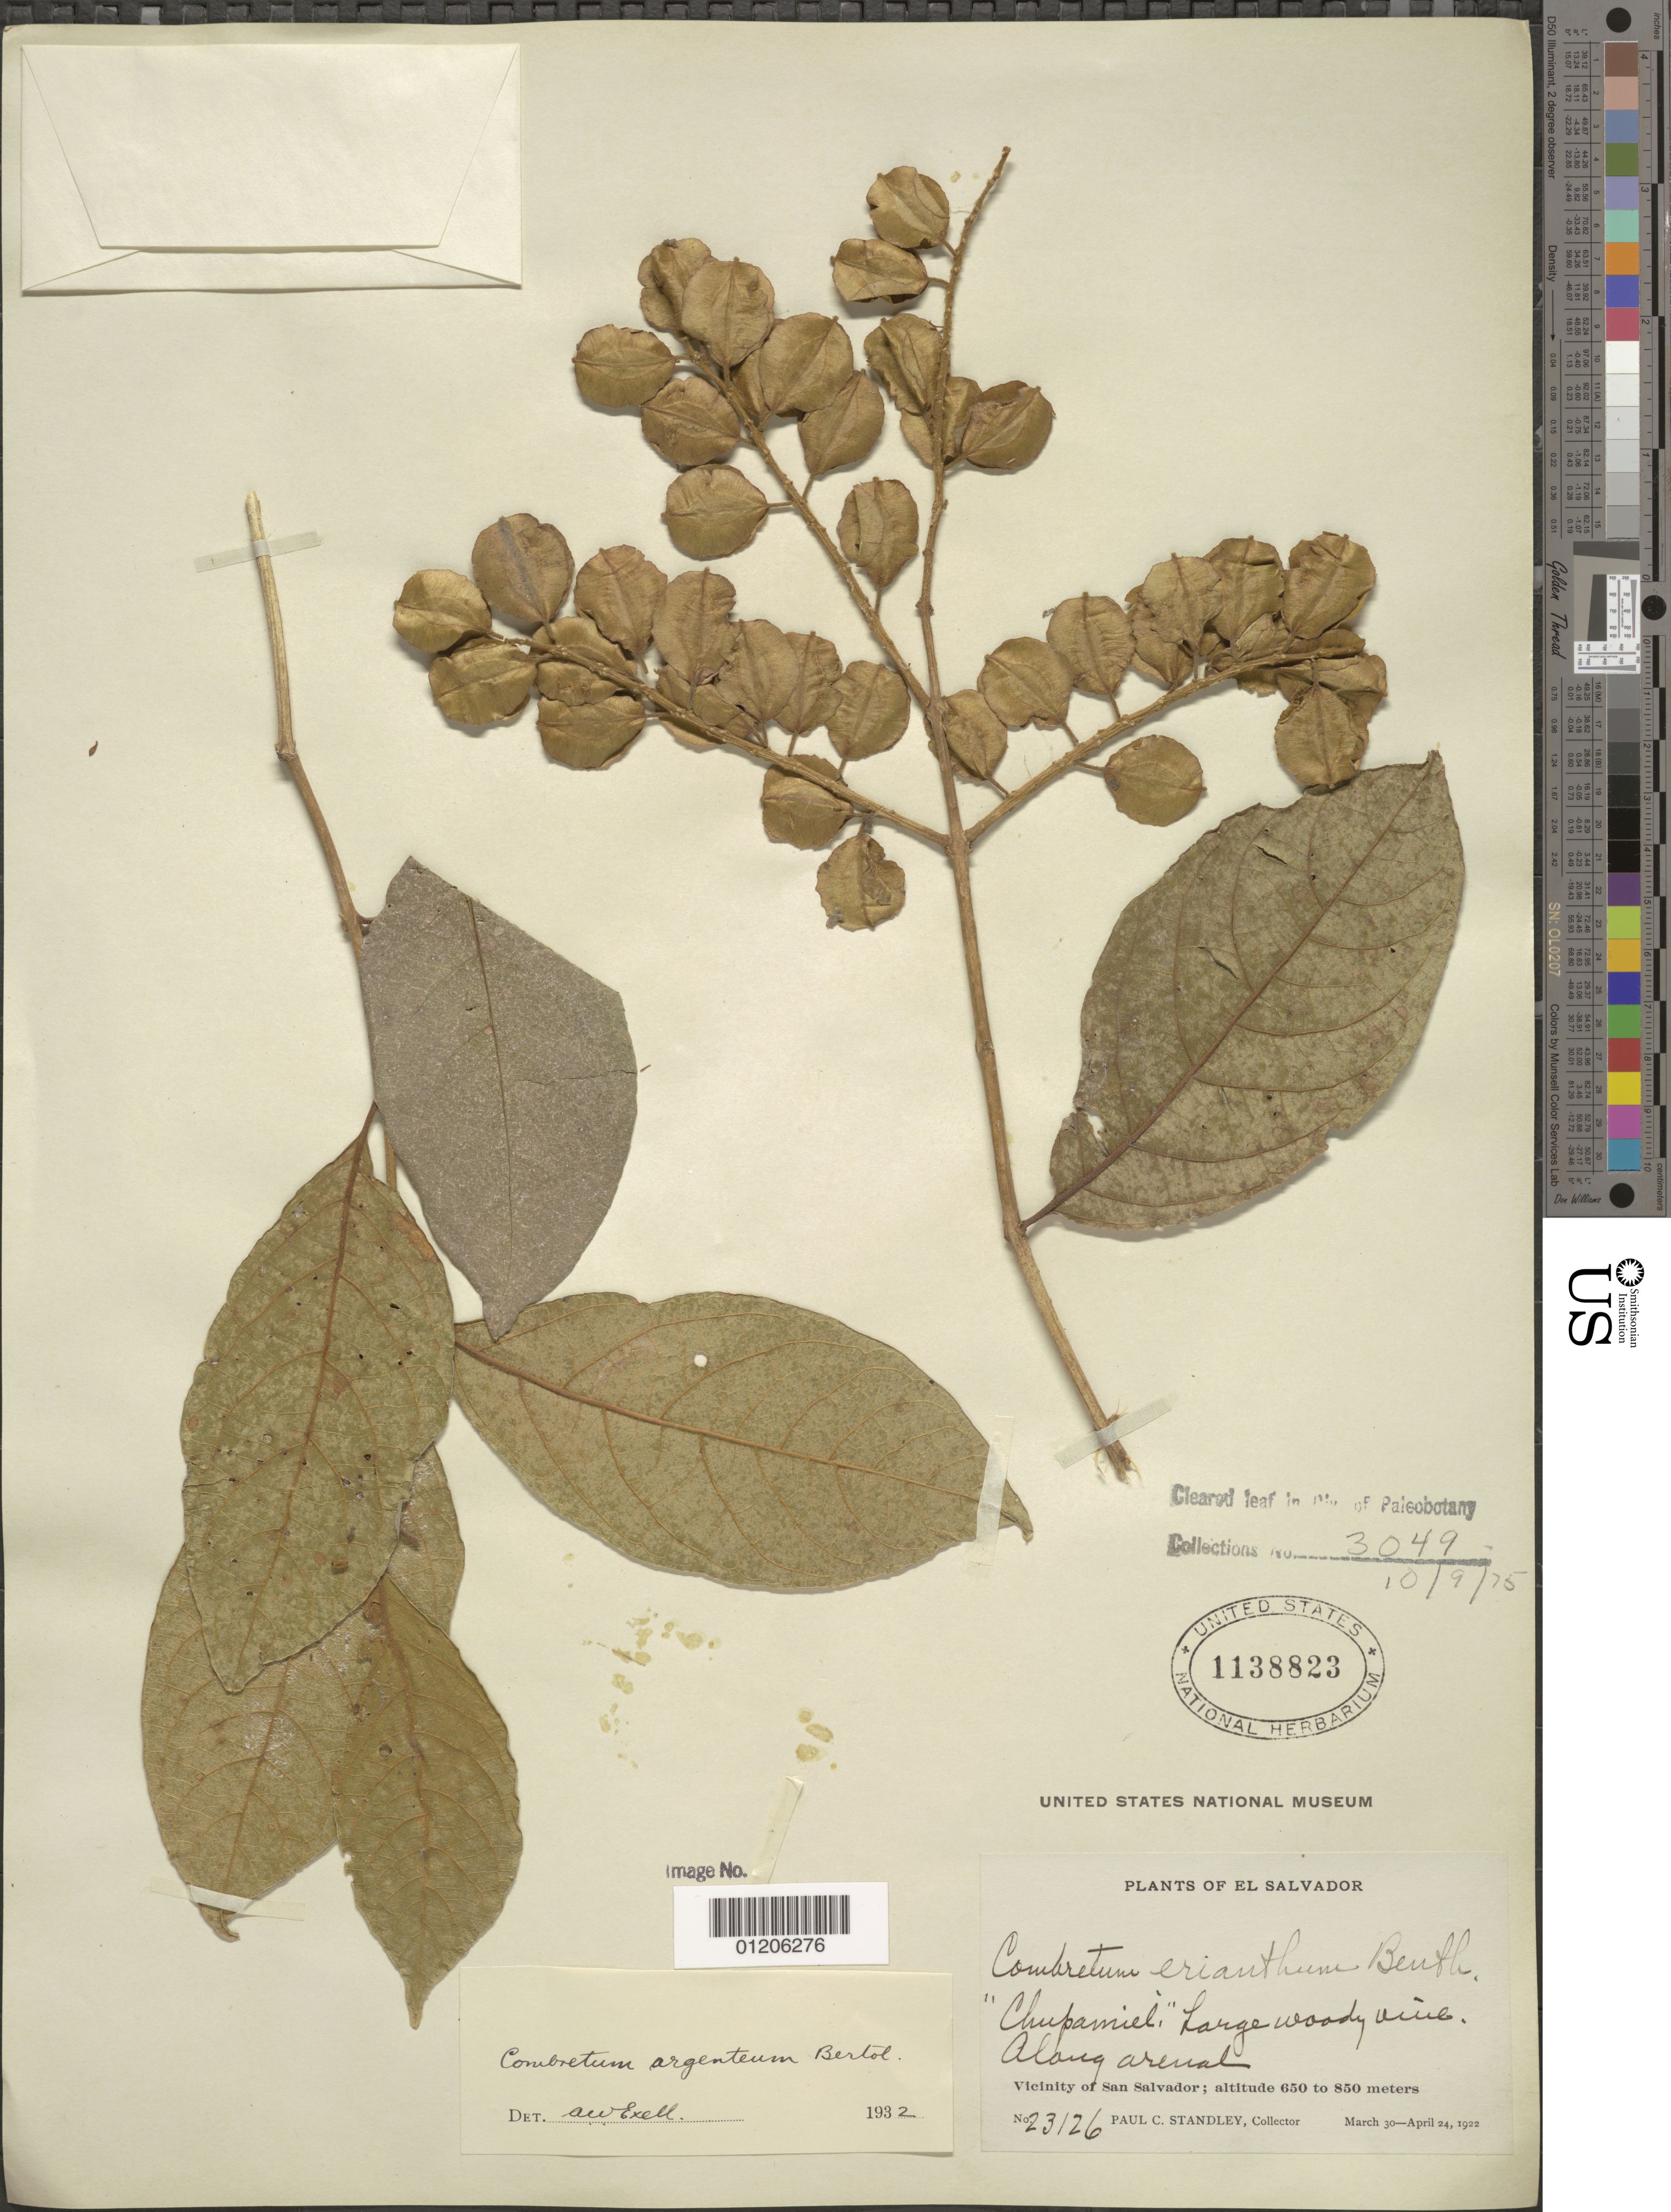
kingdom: Plantae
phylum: Tracheophyta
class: Magnoliopsida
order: Myrtales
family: Combretaceae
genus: Combretum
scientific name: Combretum argenteum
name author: Bertol.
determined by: Exell, A. W.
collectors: P. C. Standley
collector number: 23126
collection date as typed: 30 Mar 1922 to 24 Apr 1922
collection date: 1922-03-30/1922-04-24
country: El Salvador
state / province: San Salvador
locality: Vicinity of San Salvador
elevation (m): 650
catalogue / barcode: US 1138823